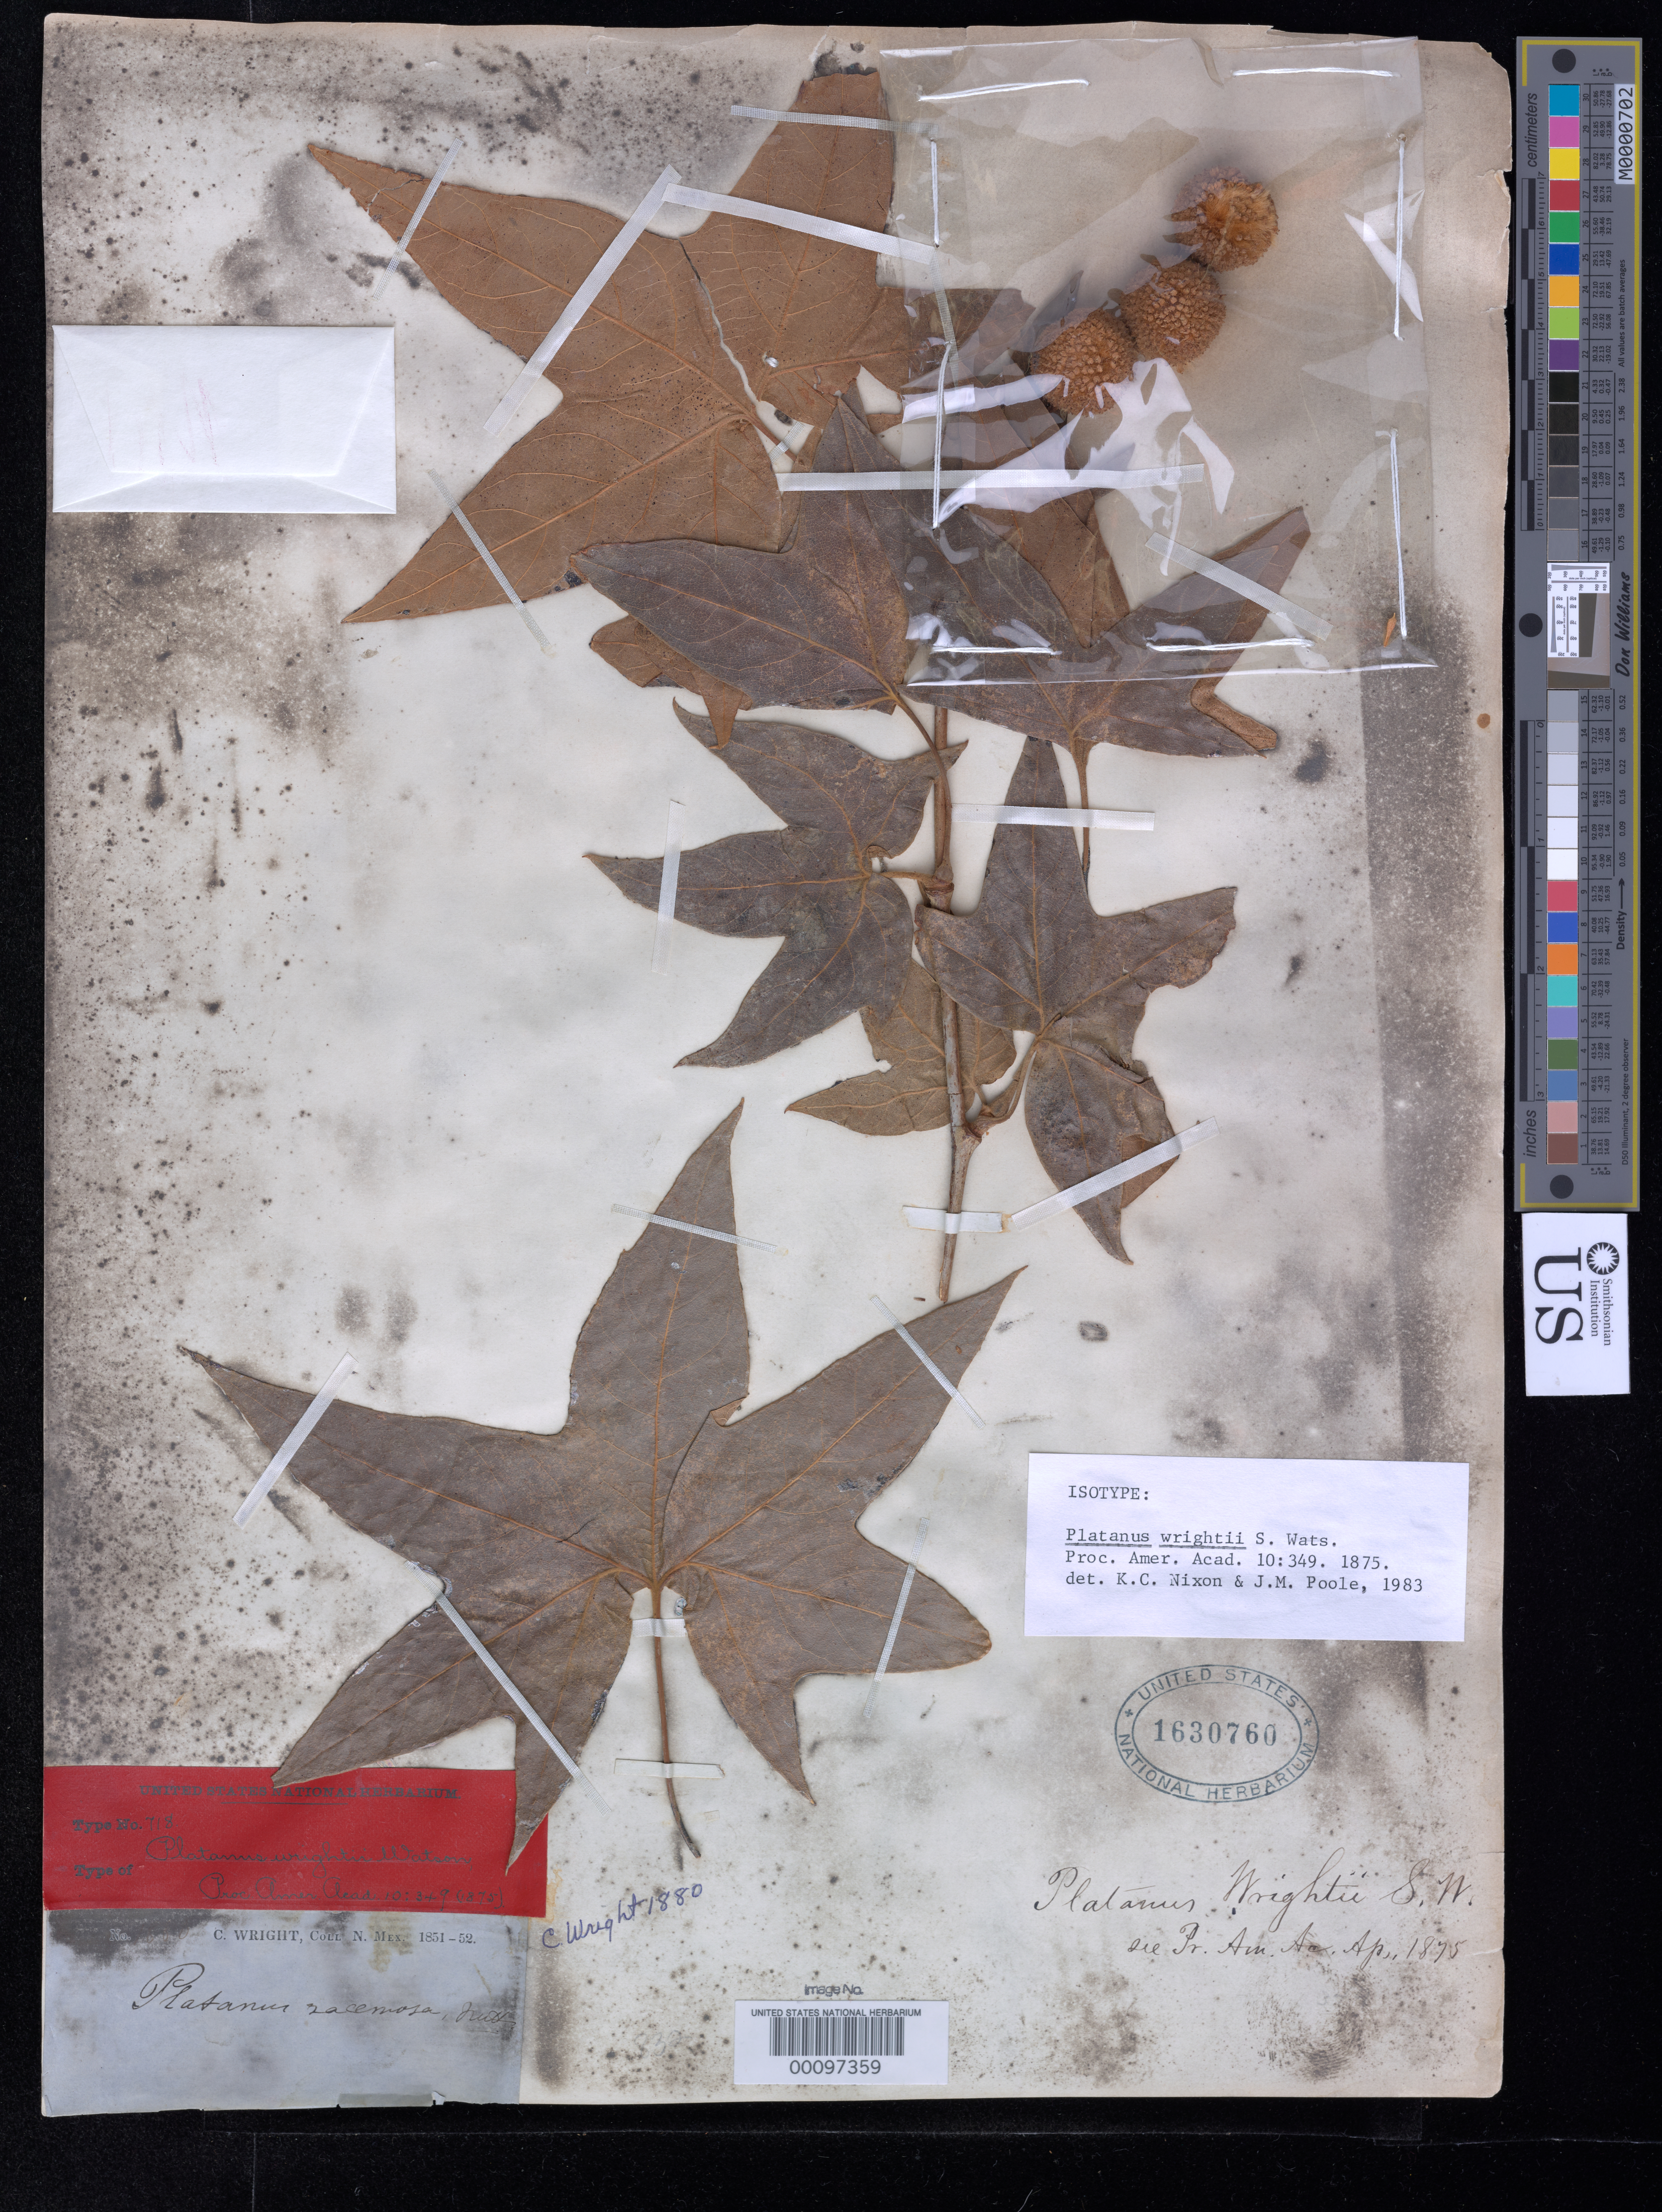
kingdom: Plantae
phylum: Tracheophyta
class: Magnoliopsida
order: Proteales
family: Platanaceae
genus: Platanus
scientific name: Platanus wrightii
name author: S. Watson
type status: Isotype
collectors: C. Wright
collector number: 1880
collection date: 1851/1852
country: United States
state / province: New Mexico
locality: "N. Mex." [=northern Mexico or New Mexico? either way possibly referring to present-day Arizona or Texas]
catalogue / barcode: US 1630760